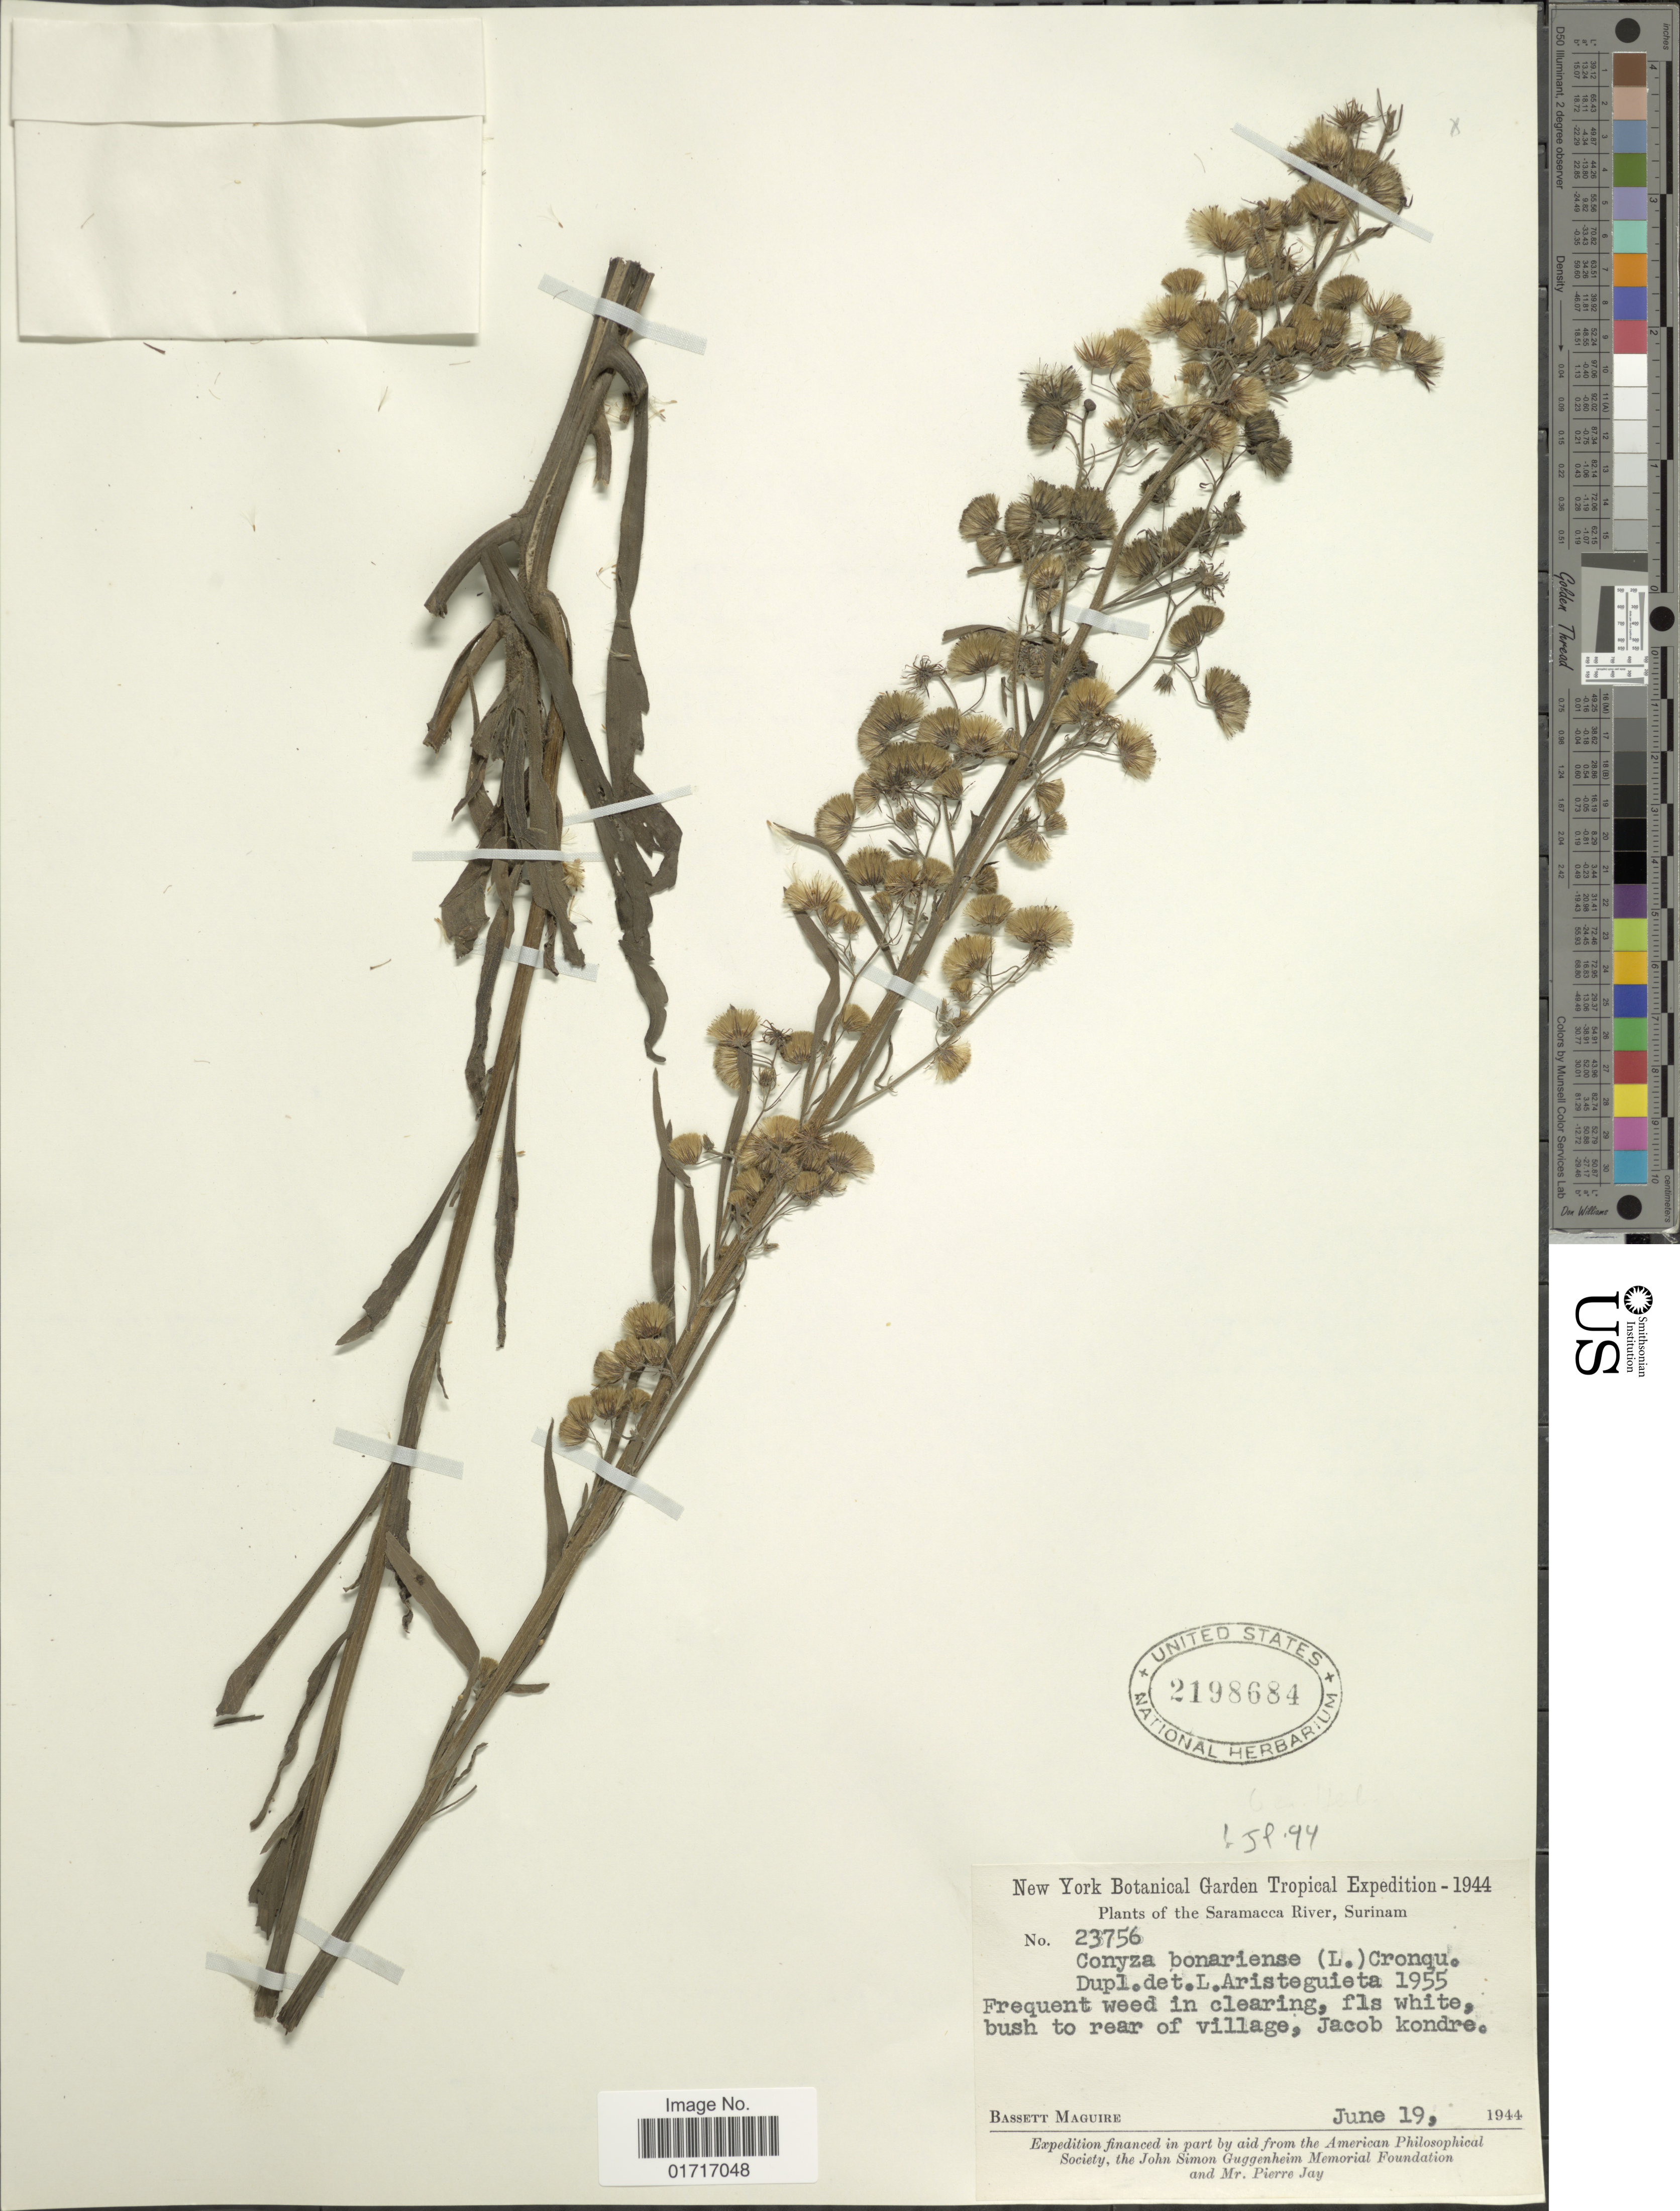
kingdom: Plantae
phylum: Tracheophyta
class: Magnoliopsida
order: Asterales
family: Asteraceae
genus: Conyza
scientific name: Conyza bonariensis var. leiotheca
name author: (S.F. Blake) Cuatrec.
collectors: B. Maguire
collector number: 23756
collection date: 1944-06-19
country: Suriname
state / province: Saramacca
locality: Saramacca River, Suriname, bush to rear of village, Jacon Kondre.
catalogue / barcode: US 2198684